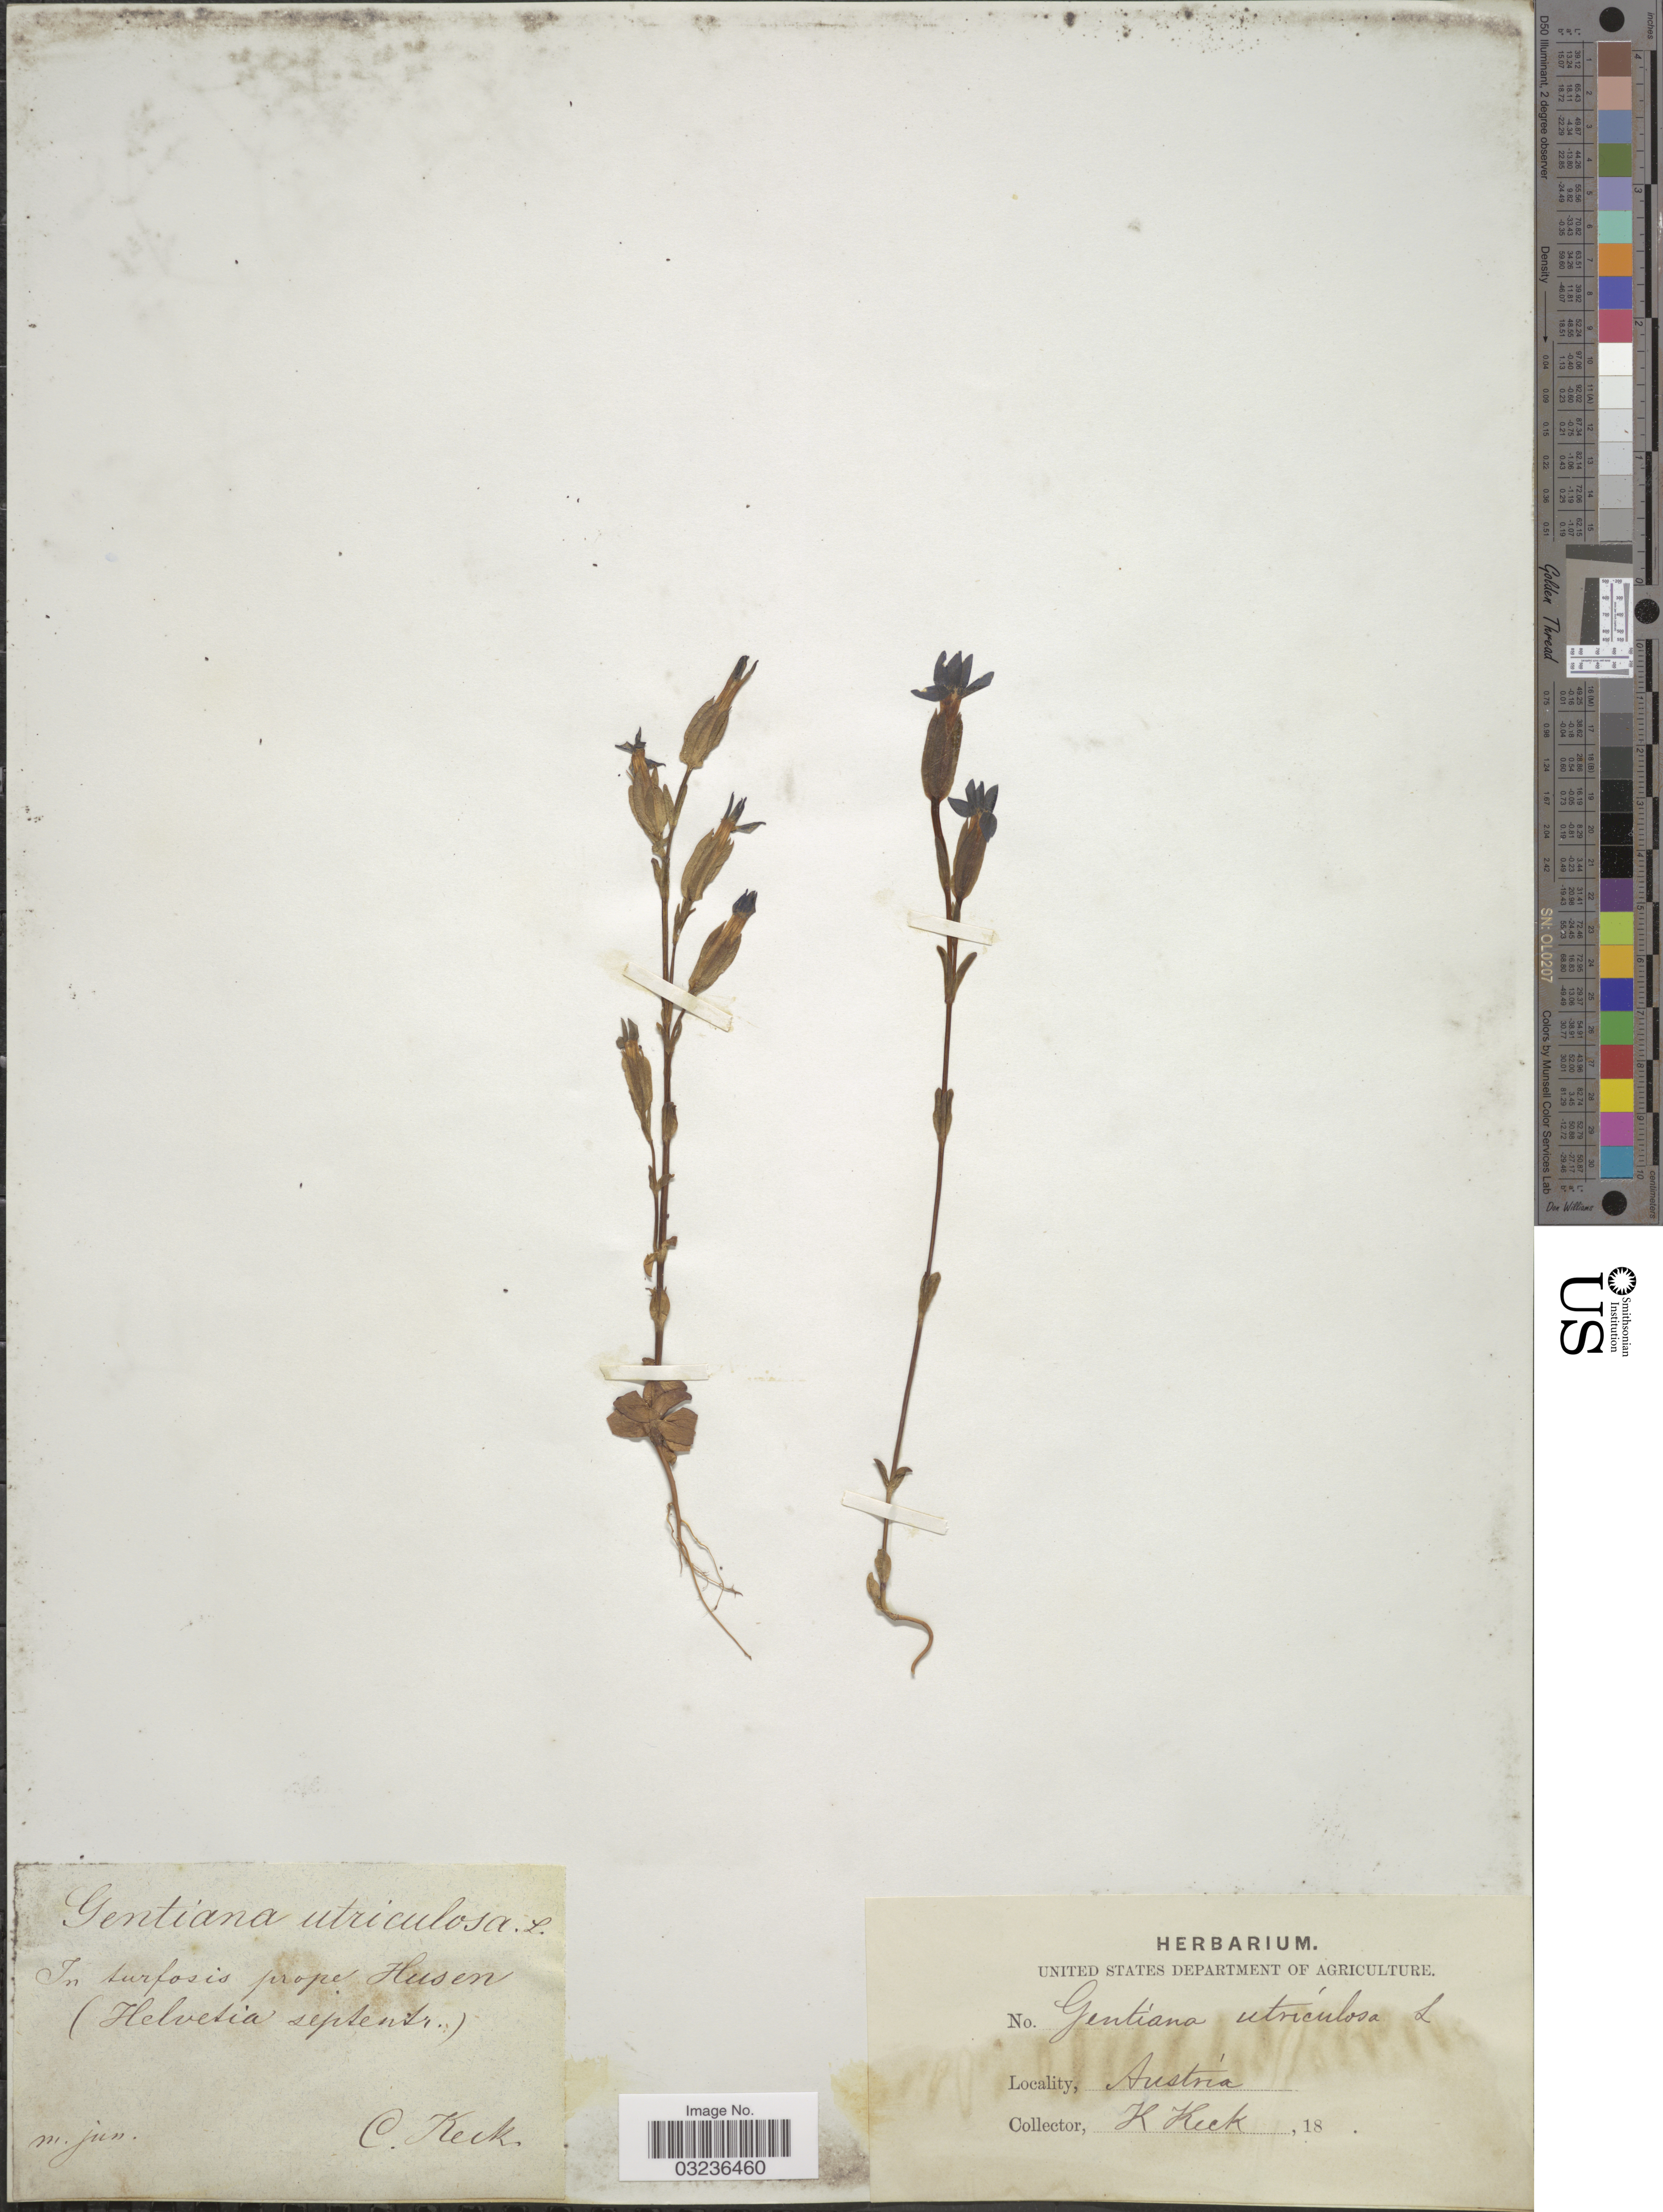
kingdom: Plantae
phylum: Tracheophyta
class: Magnoliopsida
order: Gentianales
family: Gentianaceae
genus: Gentiana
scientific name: Gentiana utriculosa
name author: L.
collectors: K. Keck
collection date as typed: Jun 18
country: Switzerland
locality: In turfosis prope Husen (Helvetia septentr.).